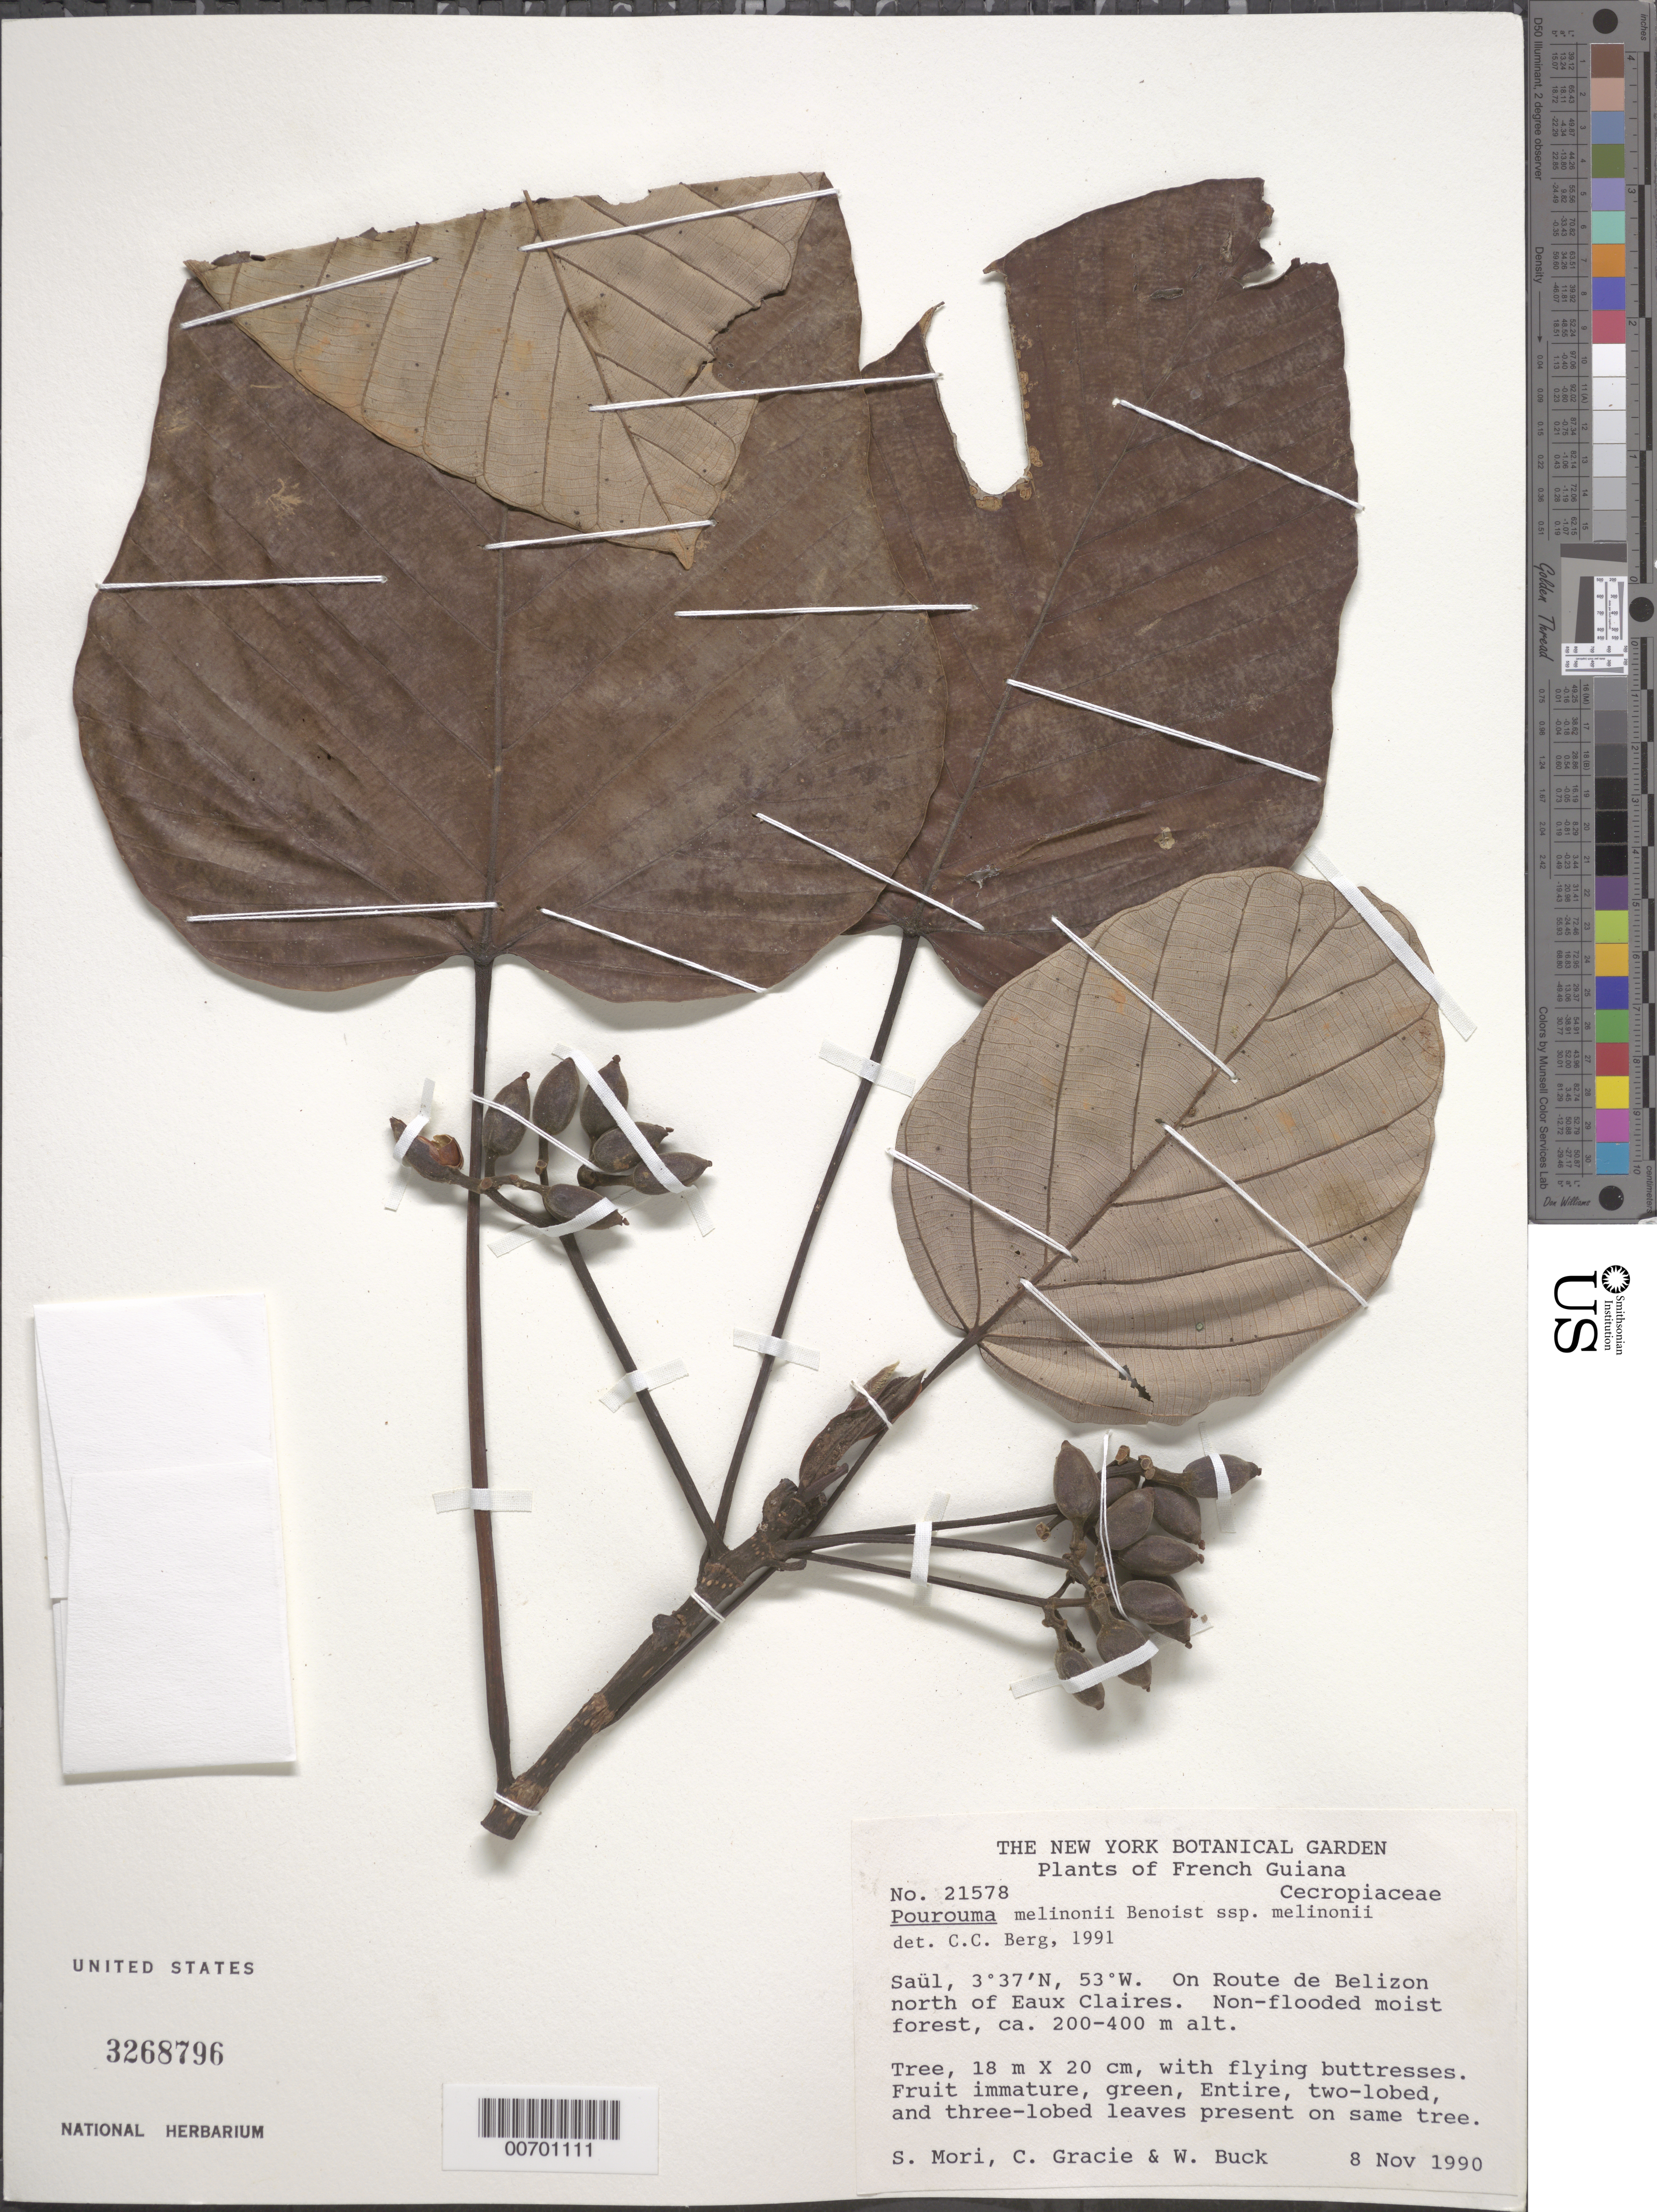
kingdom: Plantae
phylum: Tracheophyta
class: Magnoliopsida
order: Rosales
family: Urticaceae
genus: Pourouma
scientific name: Pourouma melinonii subsp. melinonii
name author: Benoist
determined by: Berg, C. C.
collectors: S. Mori, C. A. Gracie & W. Buck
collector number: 21578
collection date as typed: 8-Nov-90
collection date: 1990-11-08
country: French Guiana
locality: Saül, Route de Bélizon north of Eaux Claires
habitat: Non-flooded moist forest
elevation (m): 200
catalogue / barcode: US 3268796